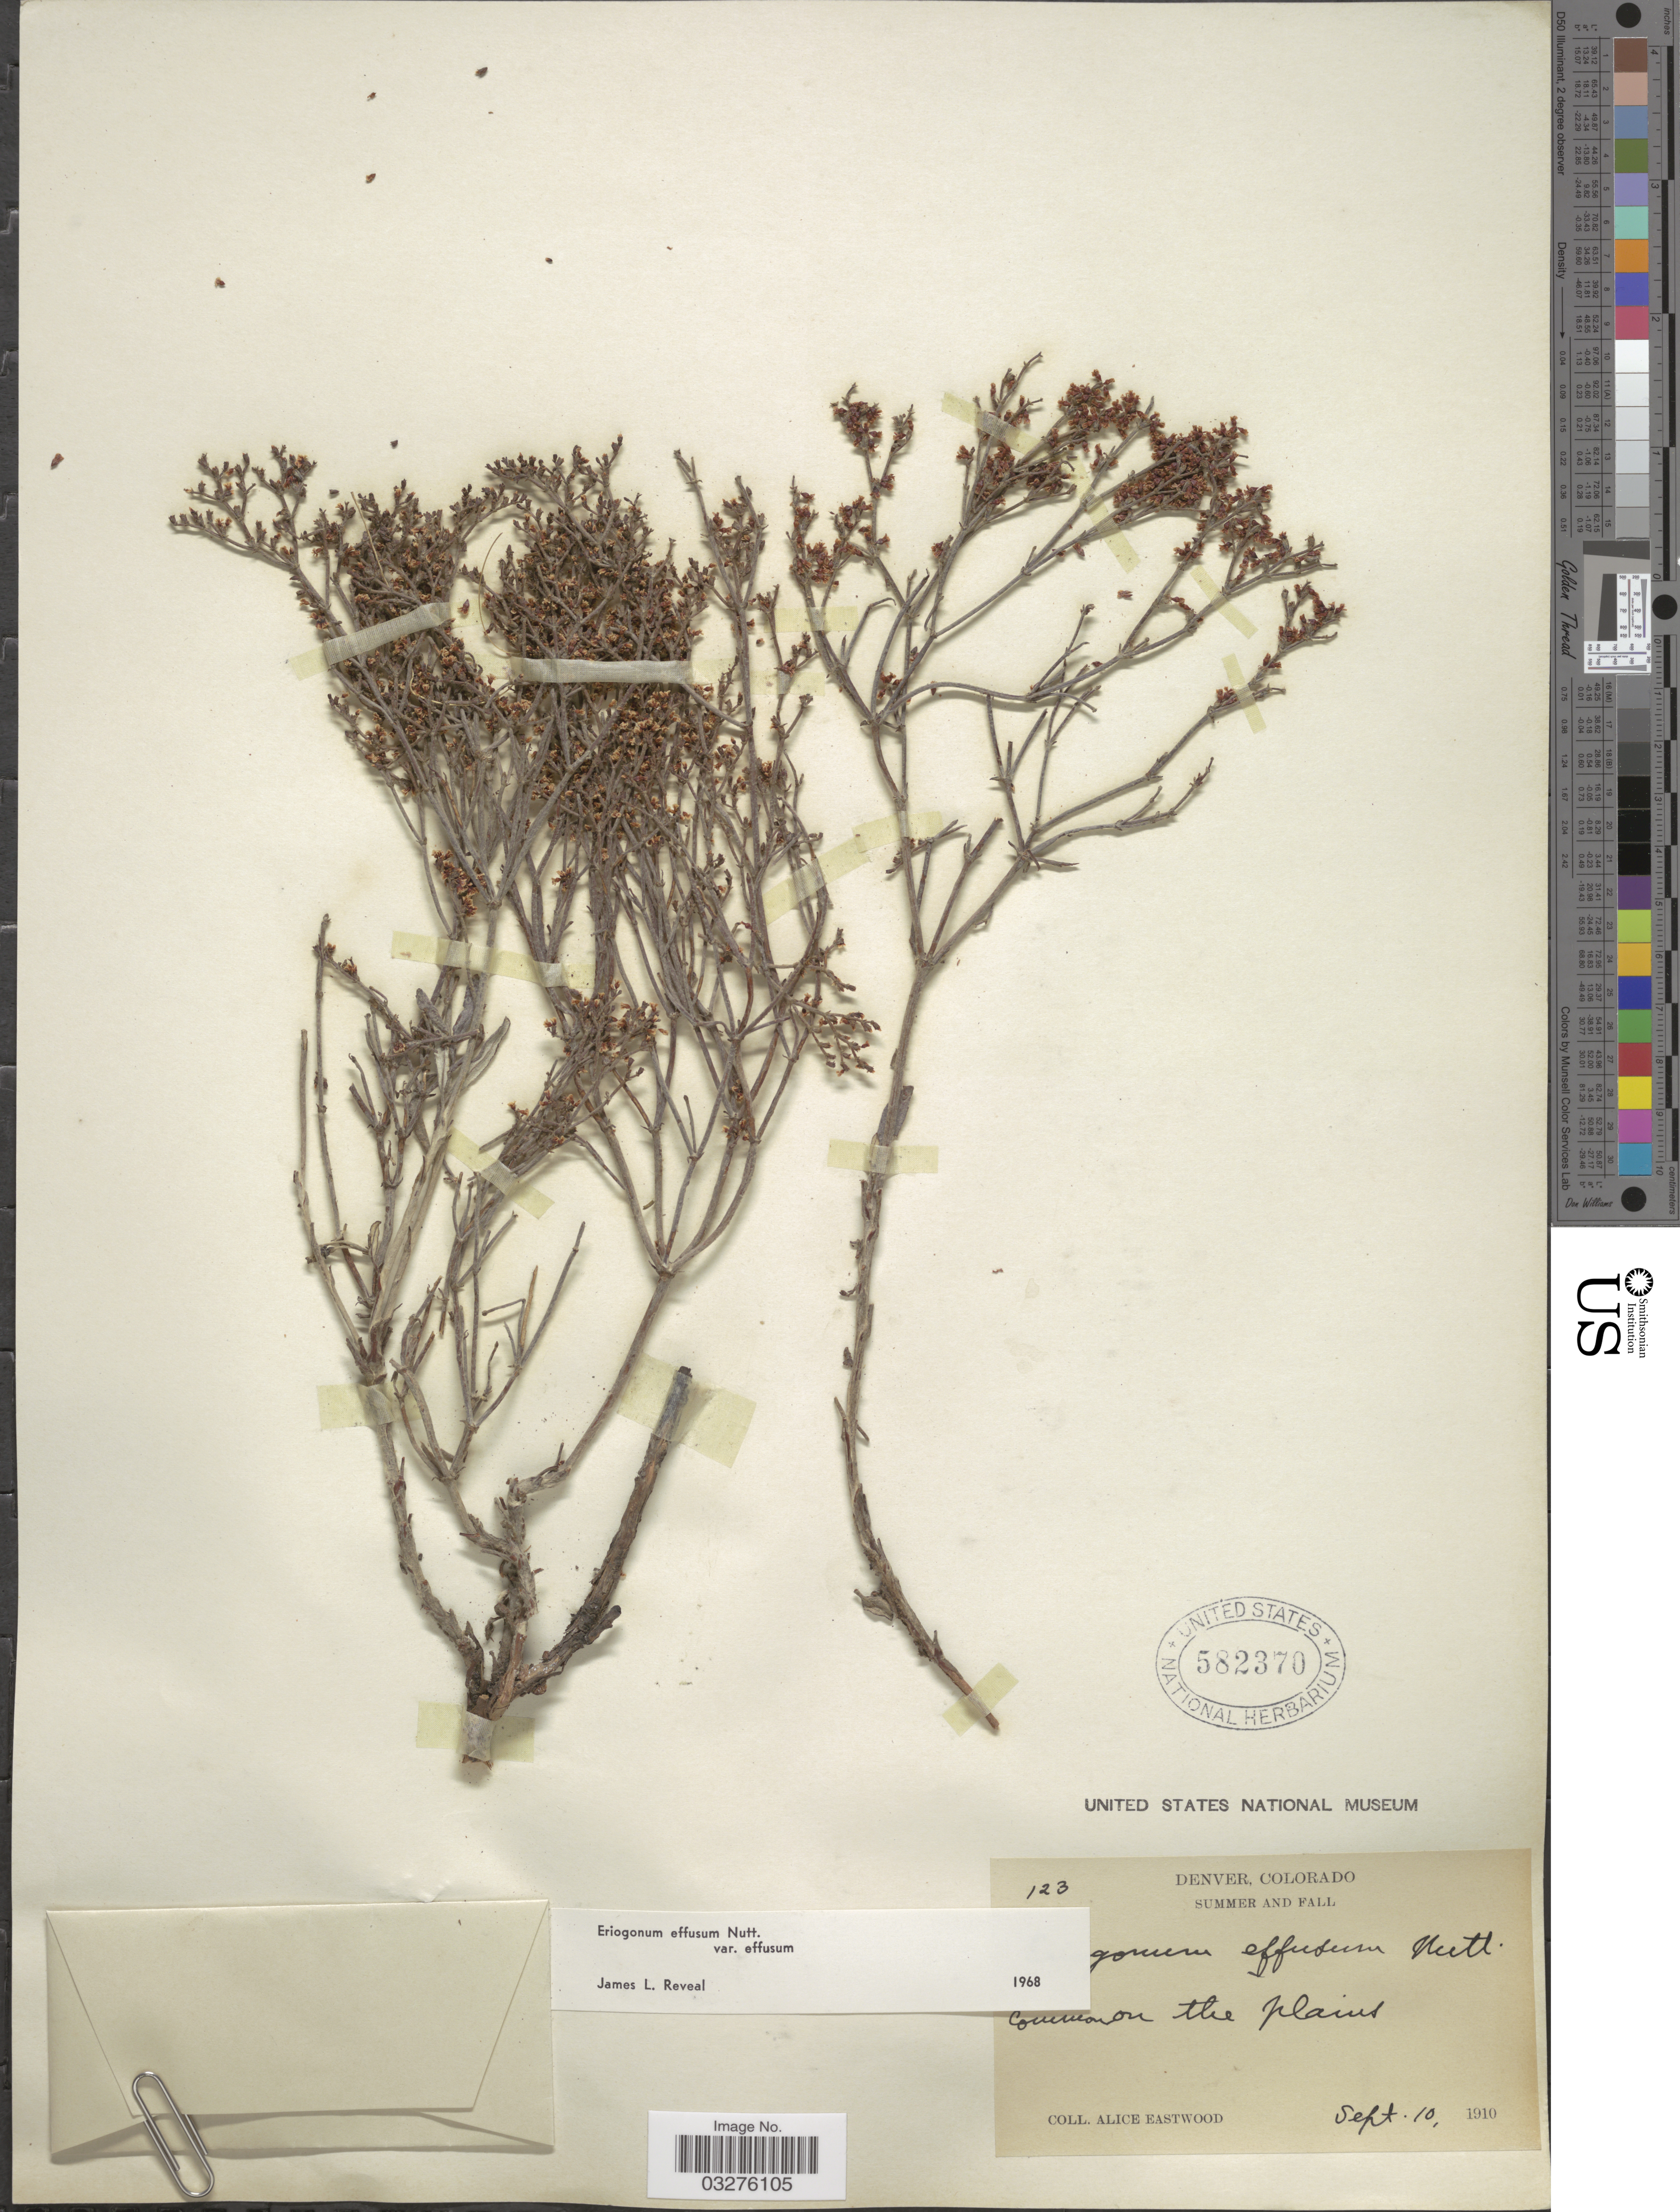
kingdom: Plantae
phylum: Tracheophyta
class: Magnoliopsida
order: Caryophyllales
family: Polygonaceae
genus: Eriogonum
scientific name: Eriogonum effusum var. effusum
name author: Nutt.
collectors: A. Eastwood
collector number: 123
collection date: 1910-09-10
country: United States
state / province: Colorado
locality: Denver. Common on the plains.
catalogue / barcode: US 582370